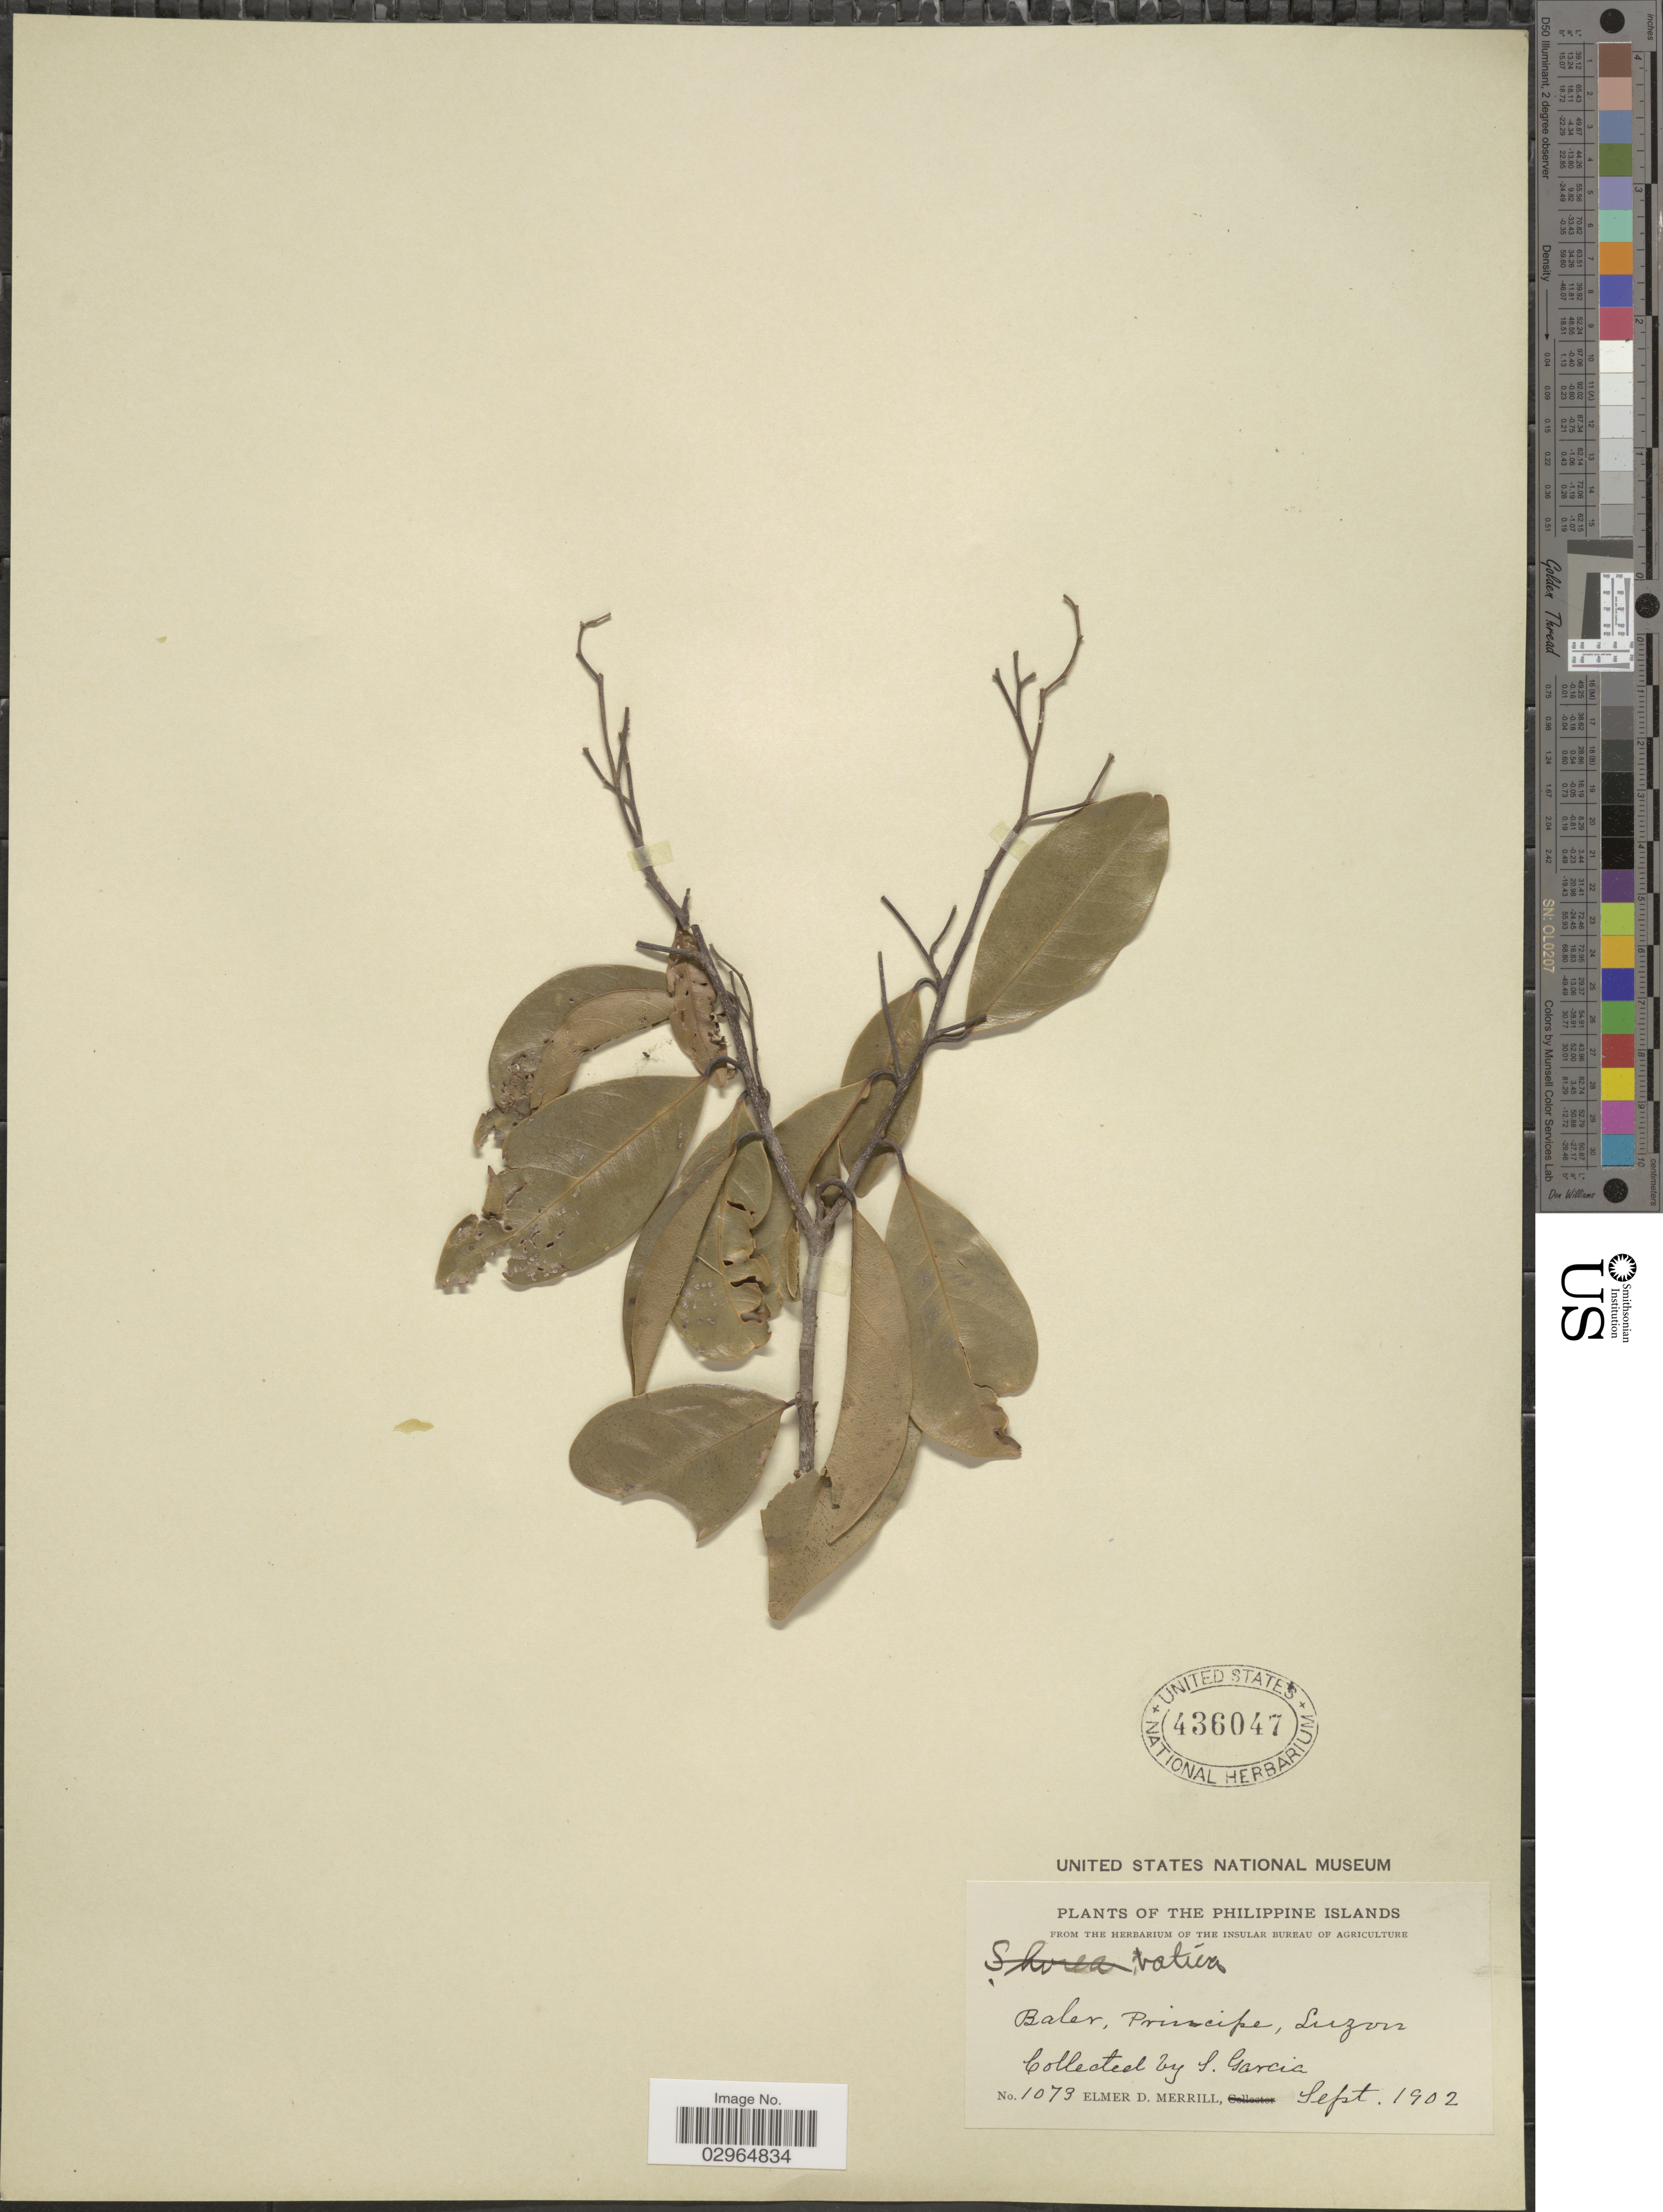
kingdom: Plantae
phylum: Tracheophyta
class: Magnoliopsida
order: Malvales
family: Dipterocarpaceae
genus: Vatica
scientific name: Vatica sp.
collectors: S. Garcia & E. D. Merrill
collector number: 1073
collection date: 1902-09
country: Philippines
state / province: Central Luzon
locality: Baler, Principe, Luzon.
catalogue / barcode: US 436047